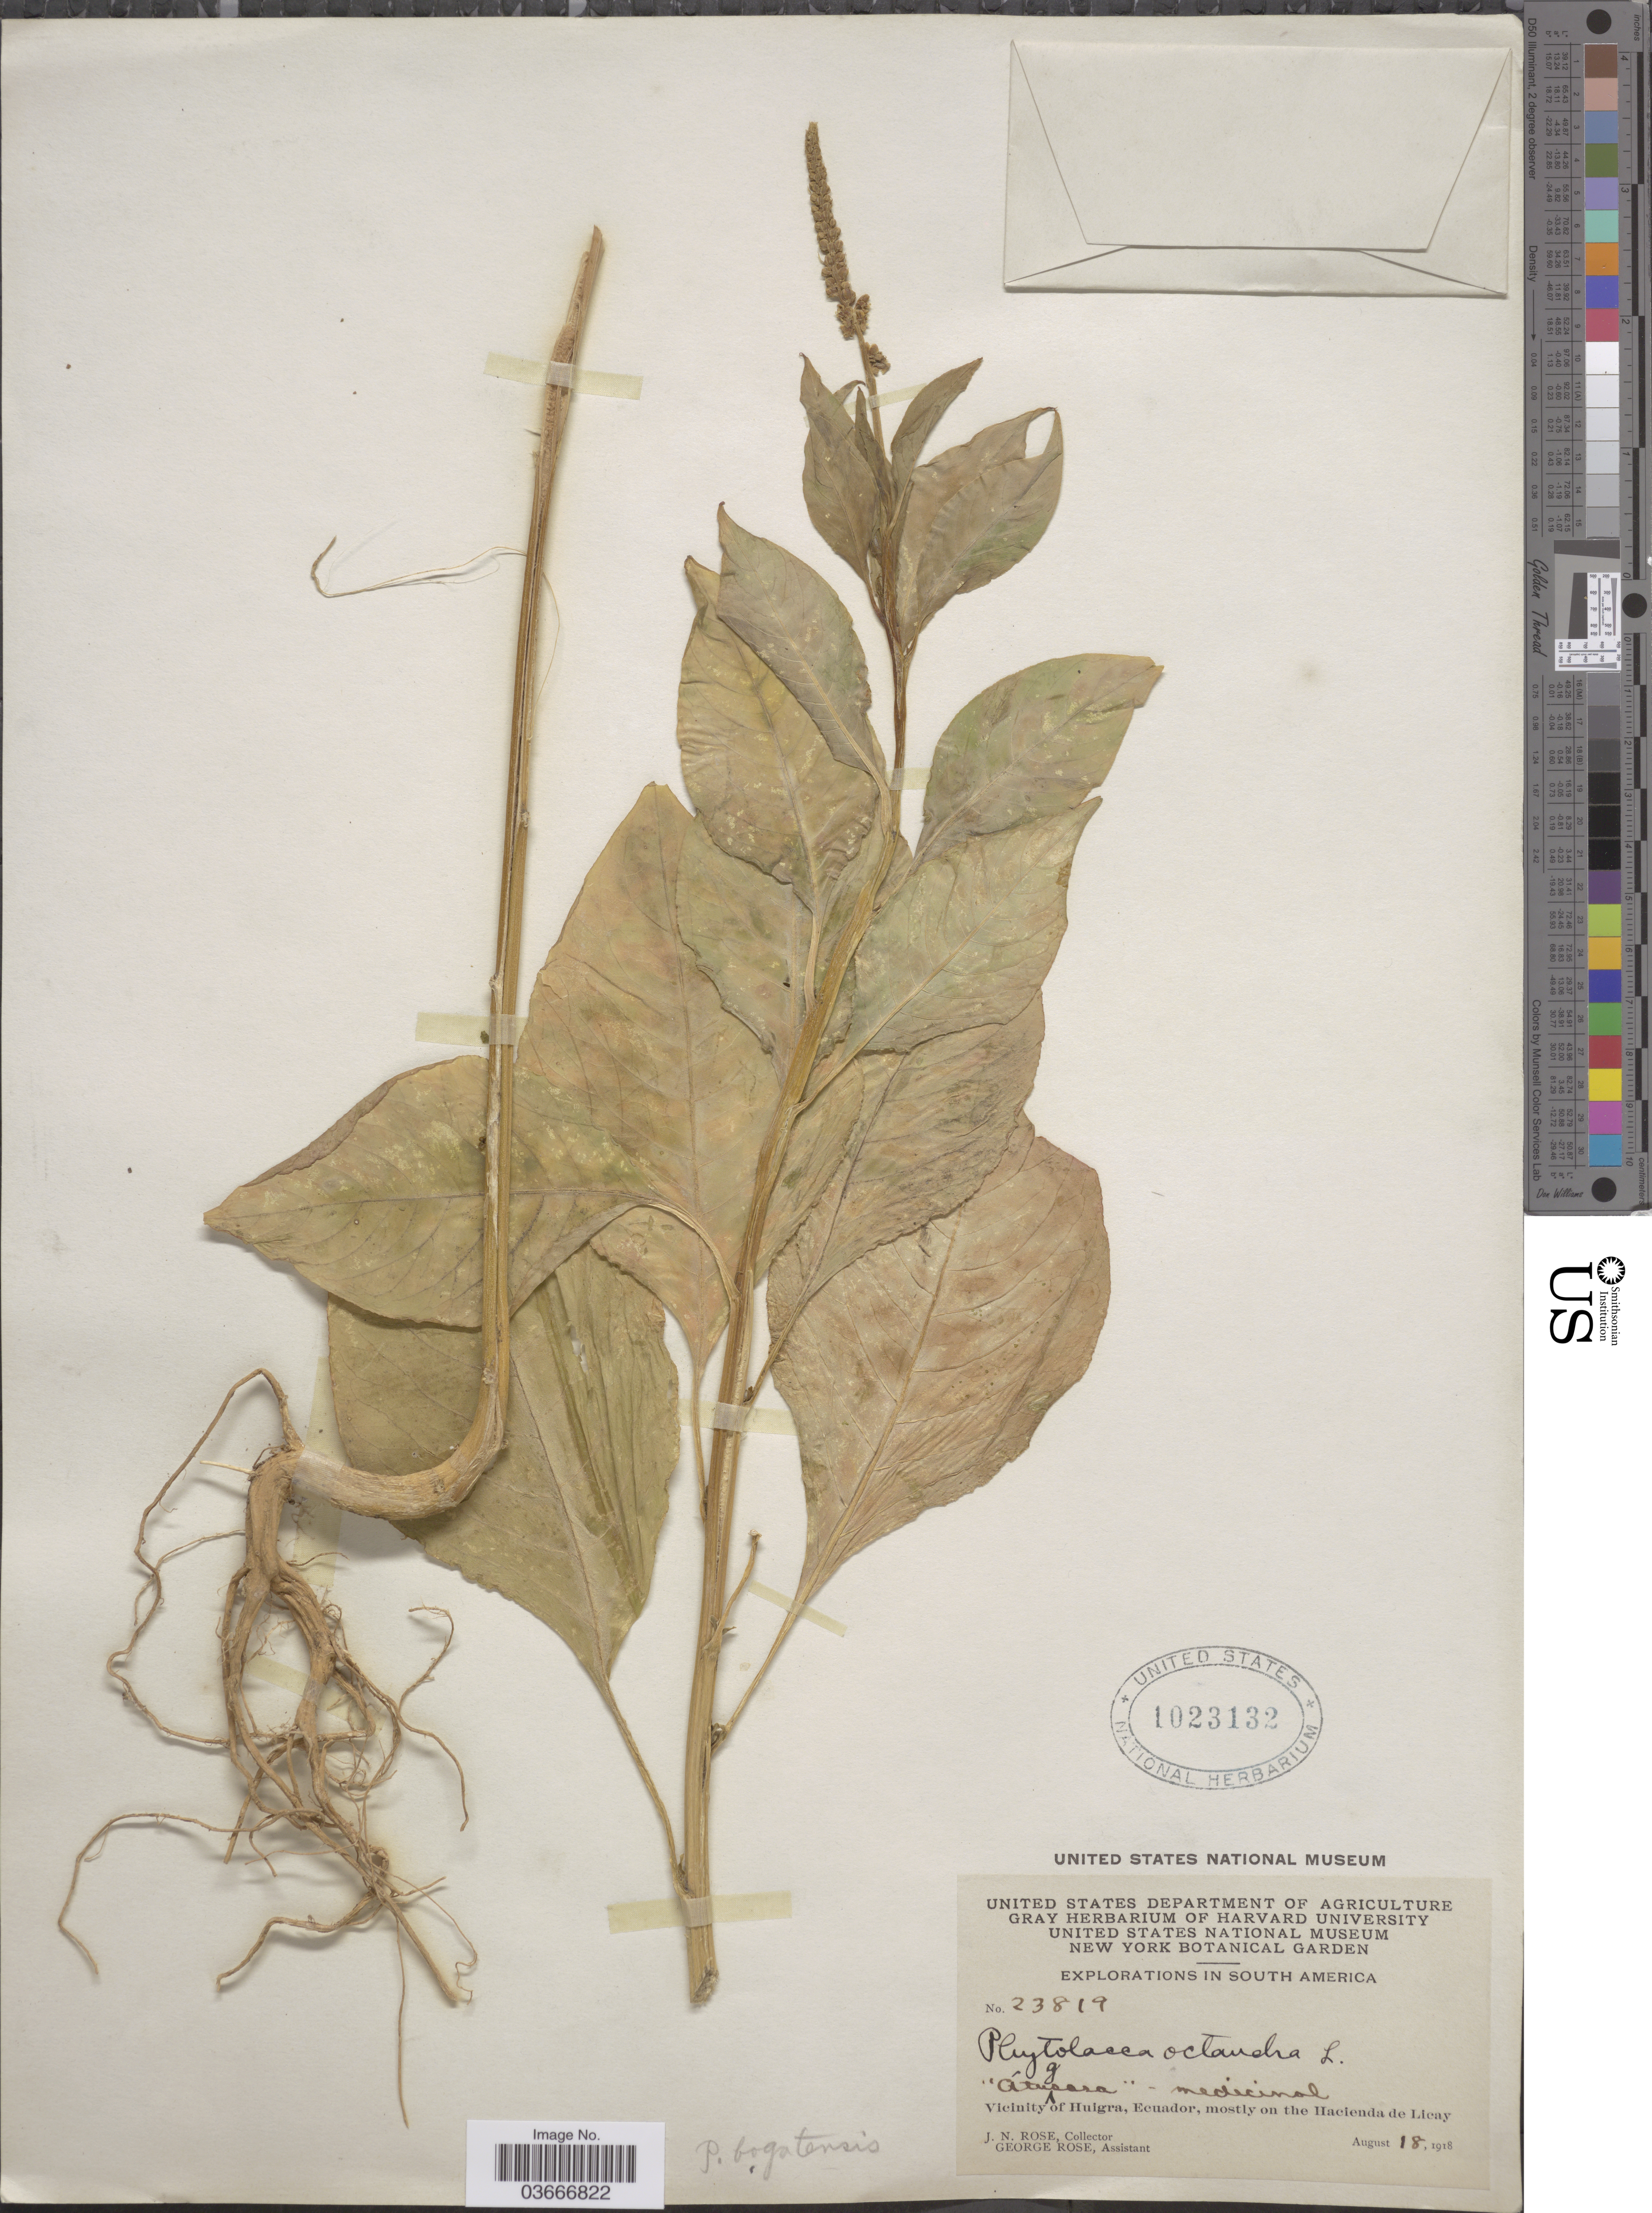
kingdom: Plantae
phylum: Tracheophyta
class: Magnoliopsida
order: Caryophyllales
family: Phytolaccaceae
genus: Phytolacca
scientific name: Phytolacca bogotensis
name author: Kunth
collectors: J. N. Rose & G. Rose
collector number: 23819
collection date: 1918-08-18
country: Ecuador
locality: Vicinity of Huigra, mostly on the Hacienda de Licay.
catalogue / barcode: US 1023132